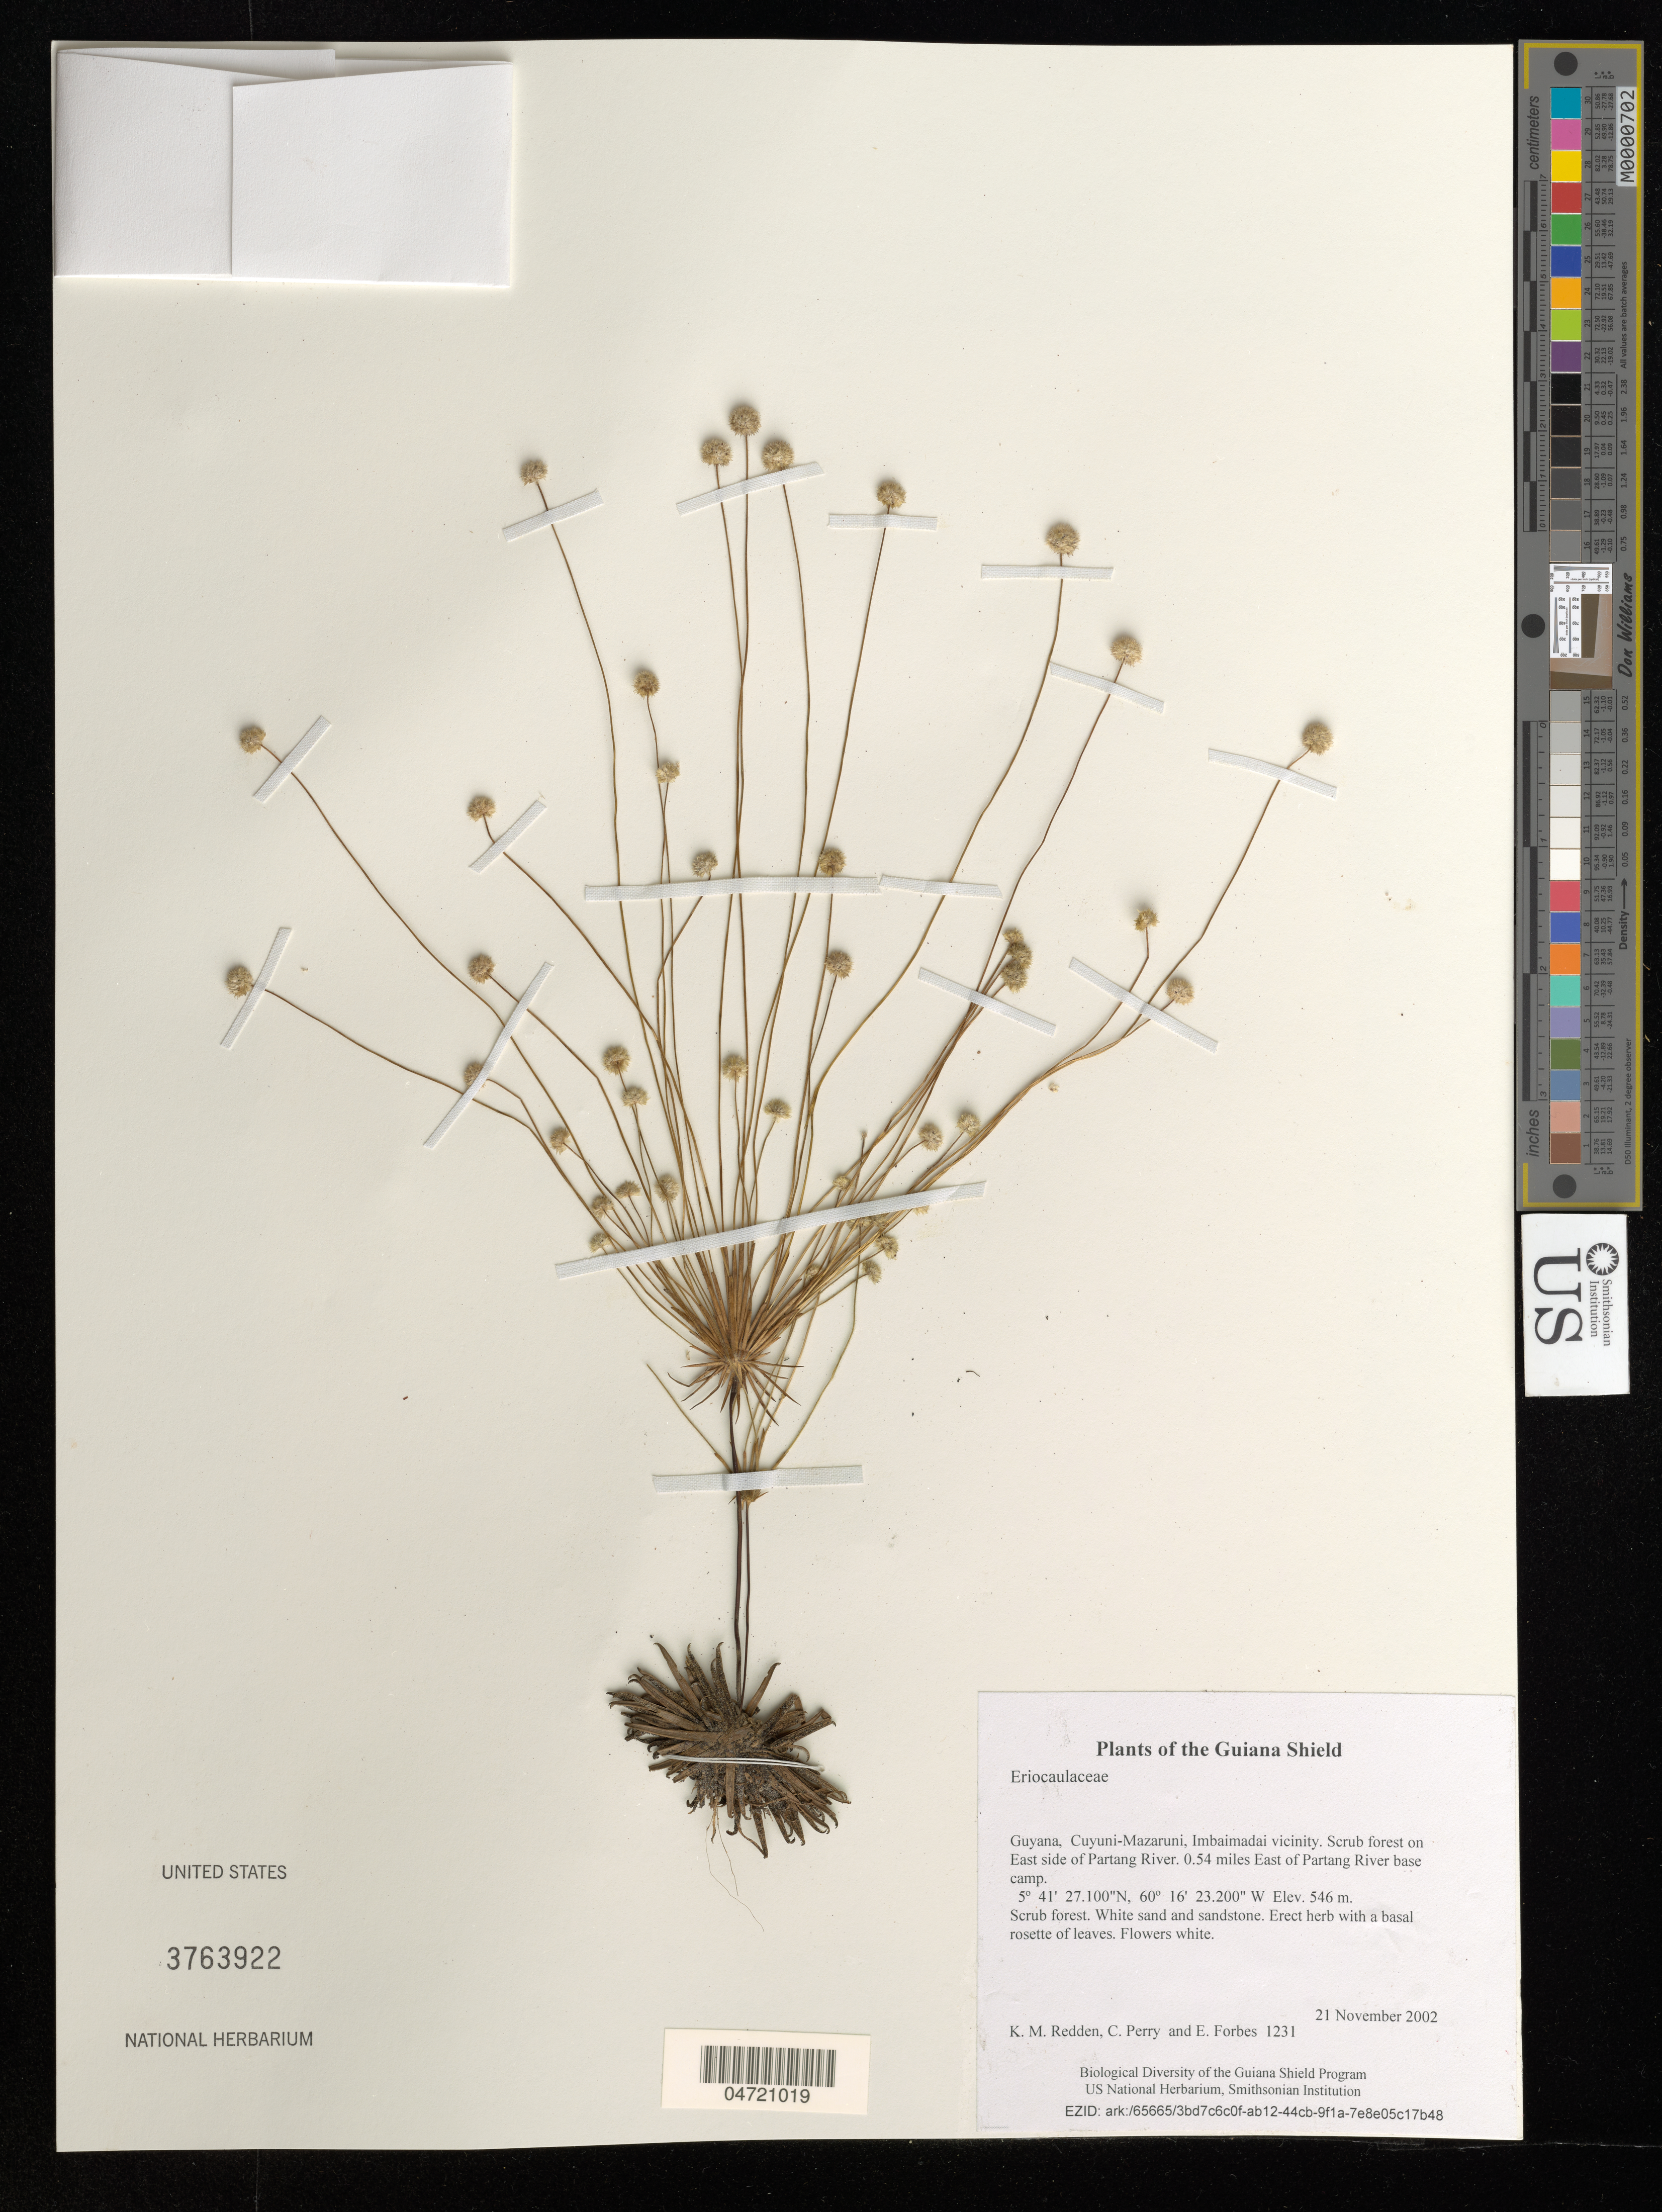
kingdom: Plantae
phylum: Tracheophyta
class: Liliopsida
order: Poales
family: Eriocaulaceae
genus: Syngonanthus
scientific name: Syngonanthus umbellatus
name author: (Lam.) Ruhland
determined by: Sauthier, Laura Jeanne, (SPF), Universidade de Sao Paulo (BRAZIL)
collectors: K. M. Redden, C. Perry & E. Forbes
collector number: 1231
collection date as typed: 21 November 2002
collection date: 2002-11-21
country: Guyana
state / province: Cuyuni-Mazaruni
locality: Imbaimadai vicinity. Scrub forest on East side of Partang River. 0.54 miles East of Partang River base camp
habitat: Scrub forest. White sand and sandstone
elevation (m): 546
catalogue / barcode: US 3763922